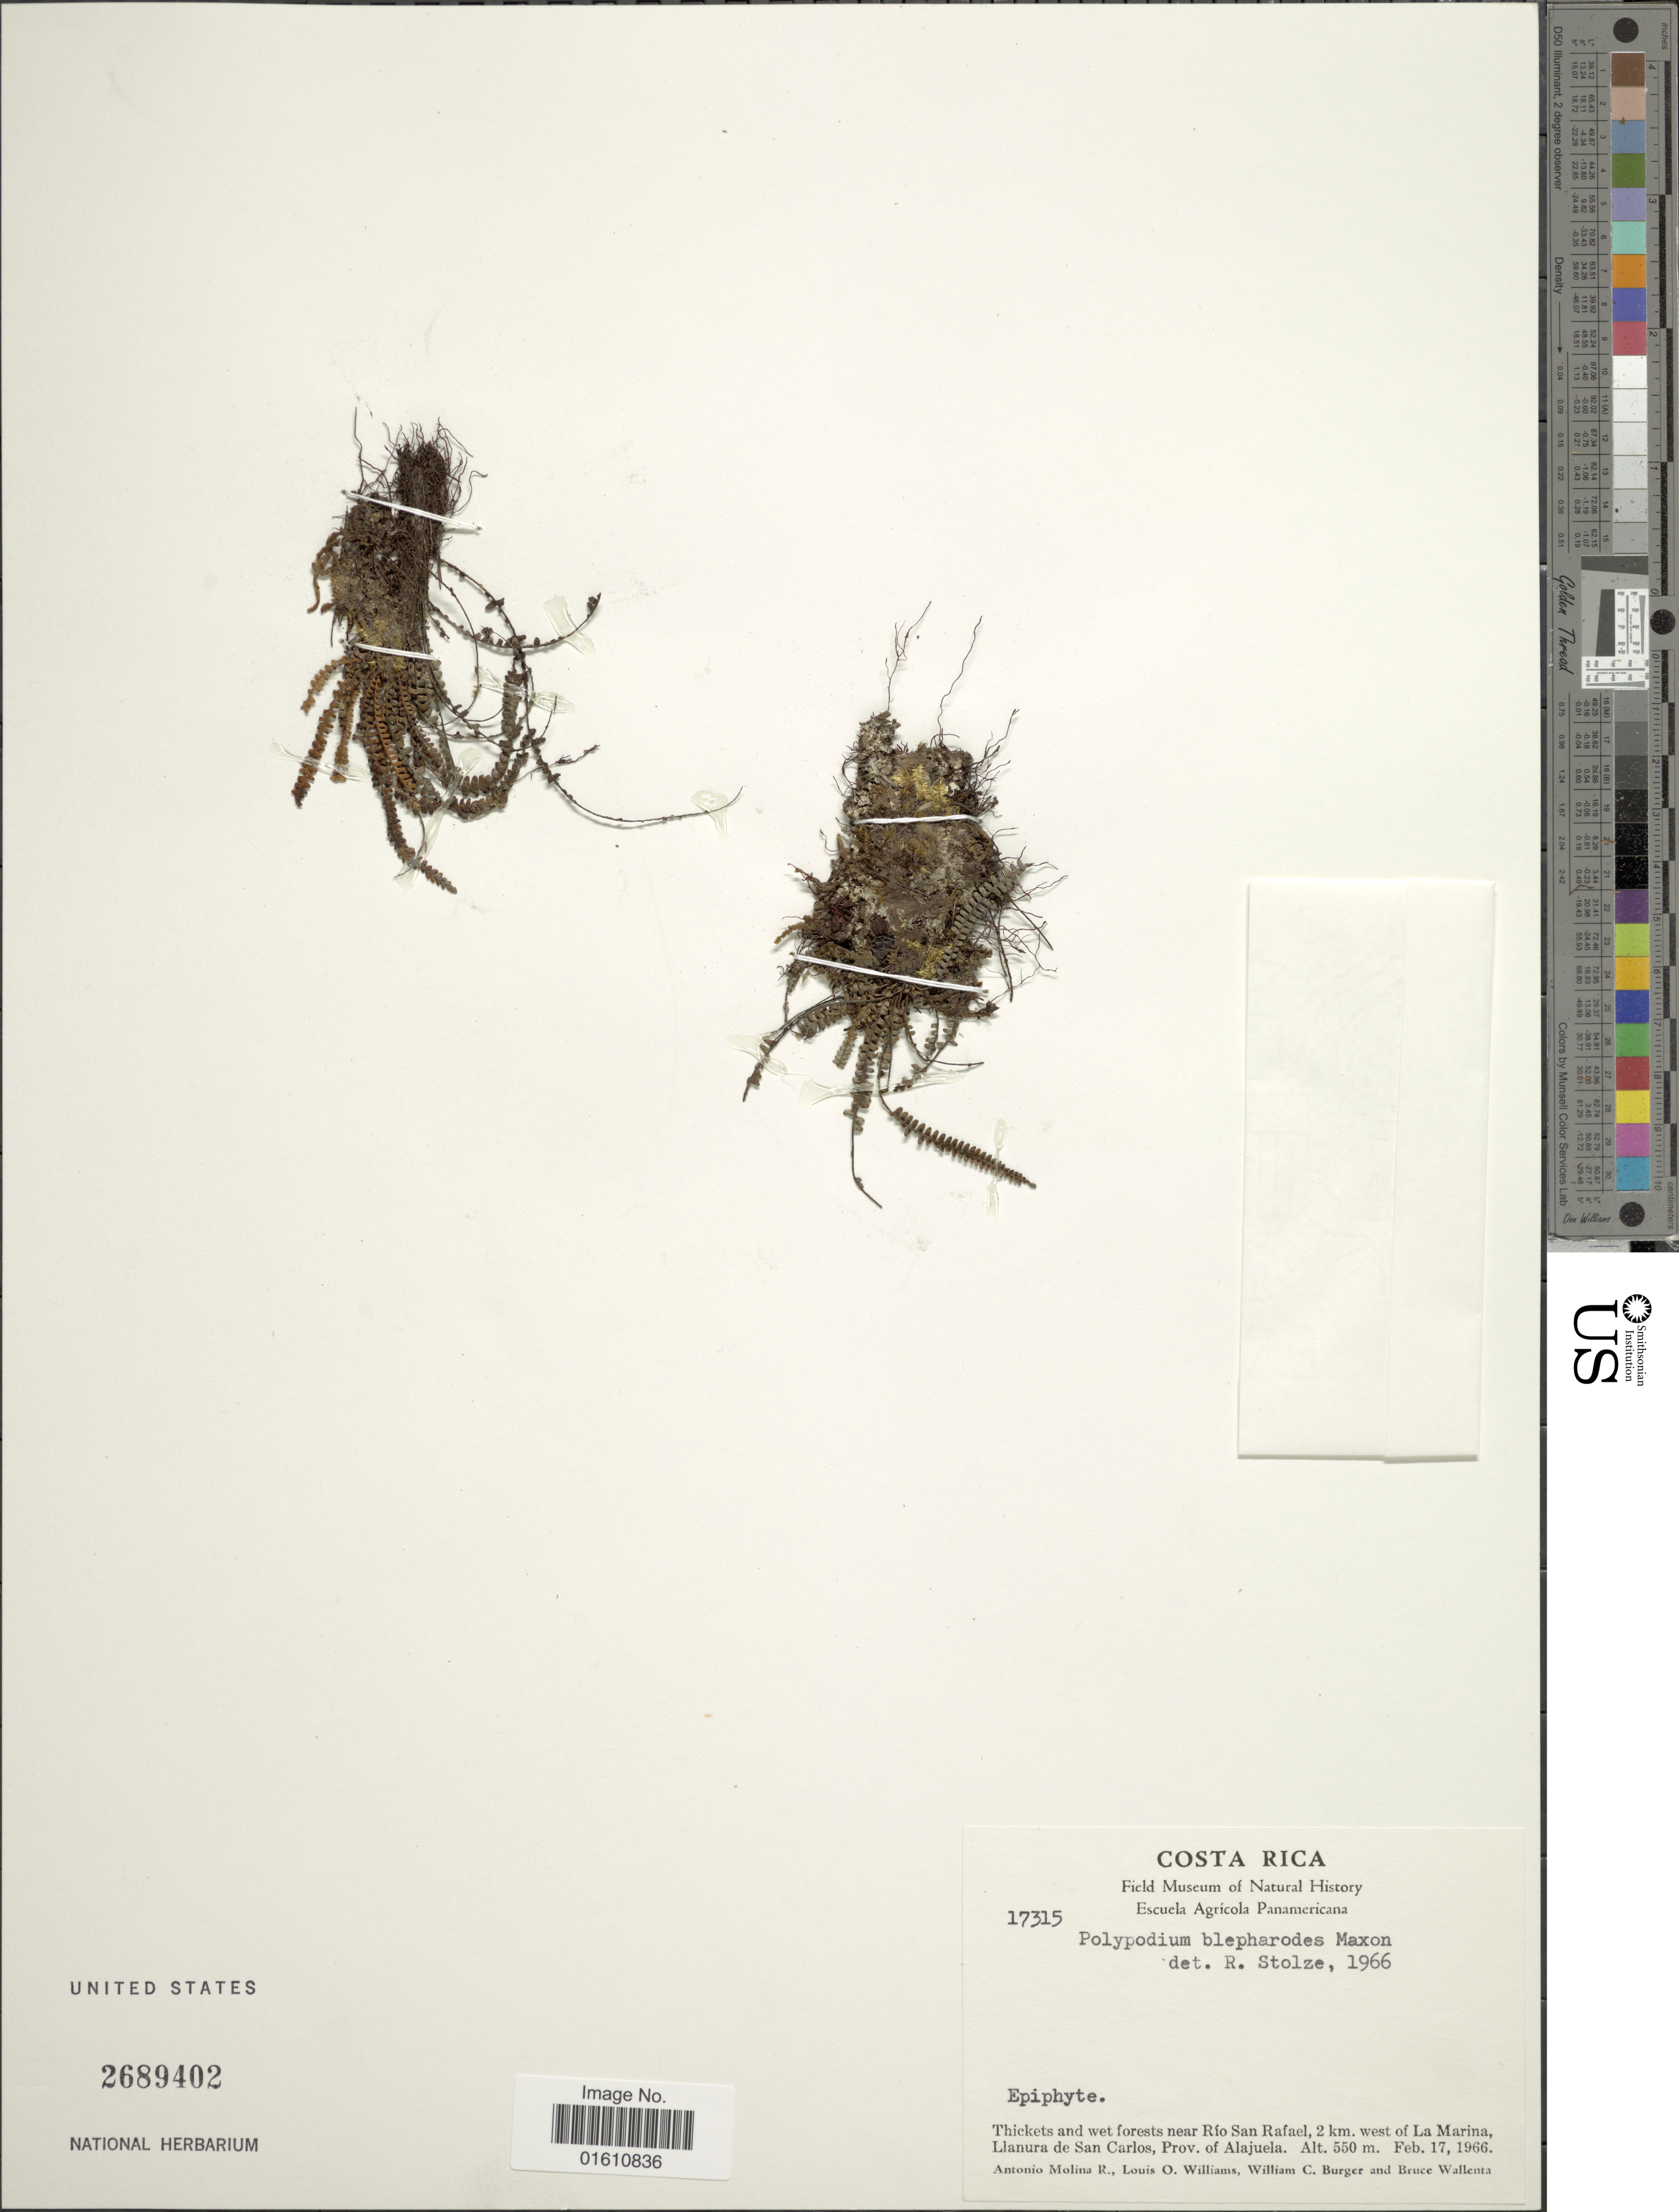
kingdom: Plantae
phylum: Tracheophyta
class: Polypodiopsida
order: Polypodiales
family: Polypodiaceae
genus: Moranopteris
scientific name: Moranopteris taenifolia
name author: (Jenman) R. Y. Hirai & J. Prado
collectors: A. Molina R., L. O. Williams, W. Burger & B. Wallenta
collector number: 17315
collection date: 1966-02-17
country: Costa Rica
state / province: Alajuela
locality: Thickets and wet forests near Rio San Rafael, 2 km. west of La Marina, Llanura de San Carlos, Prov. Alajuela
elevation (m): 550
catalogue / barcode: US 2689402